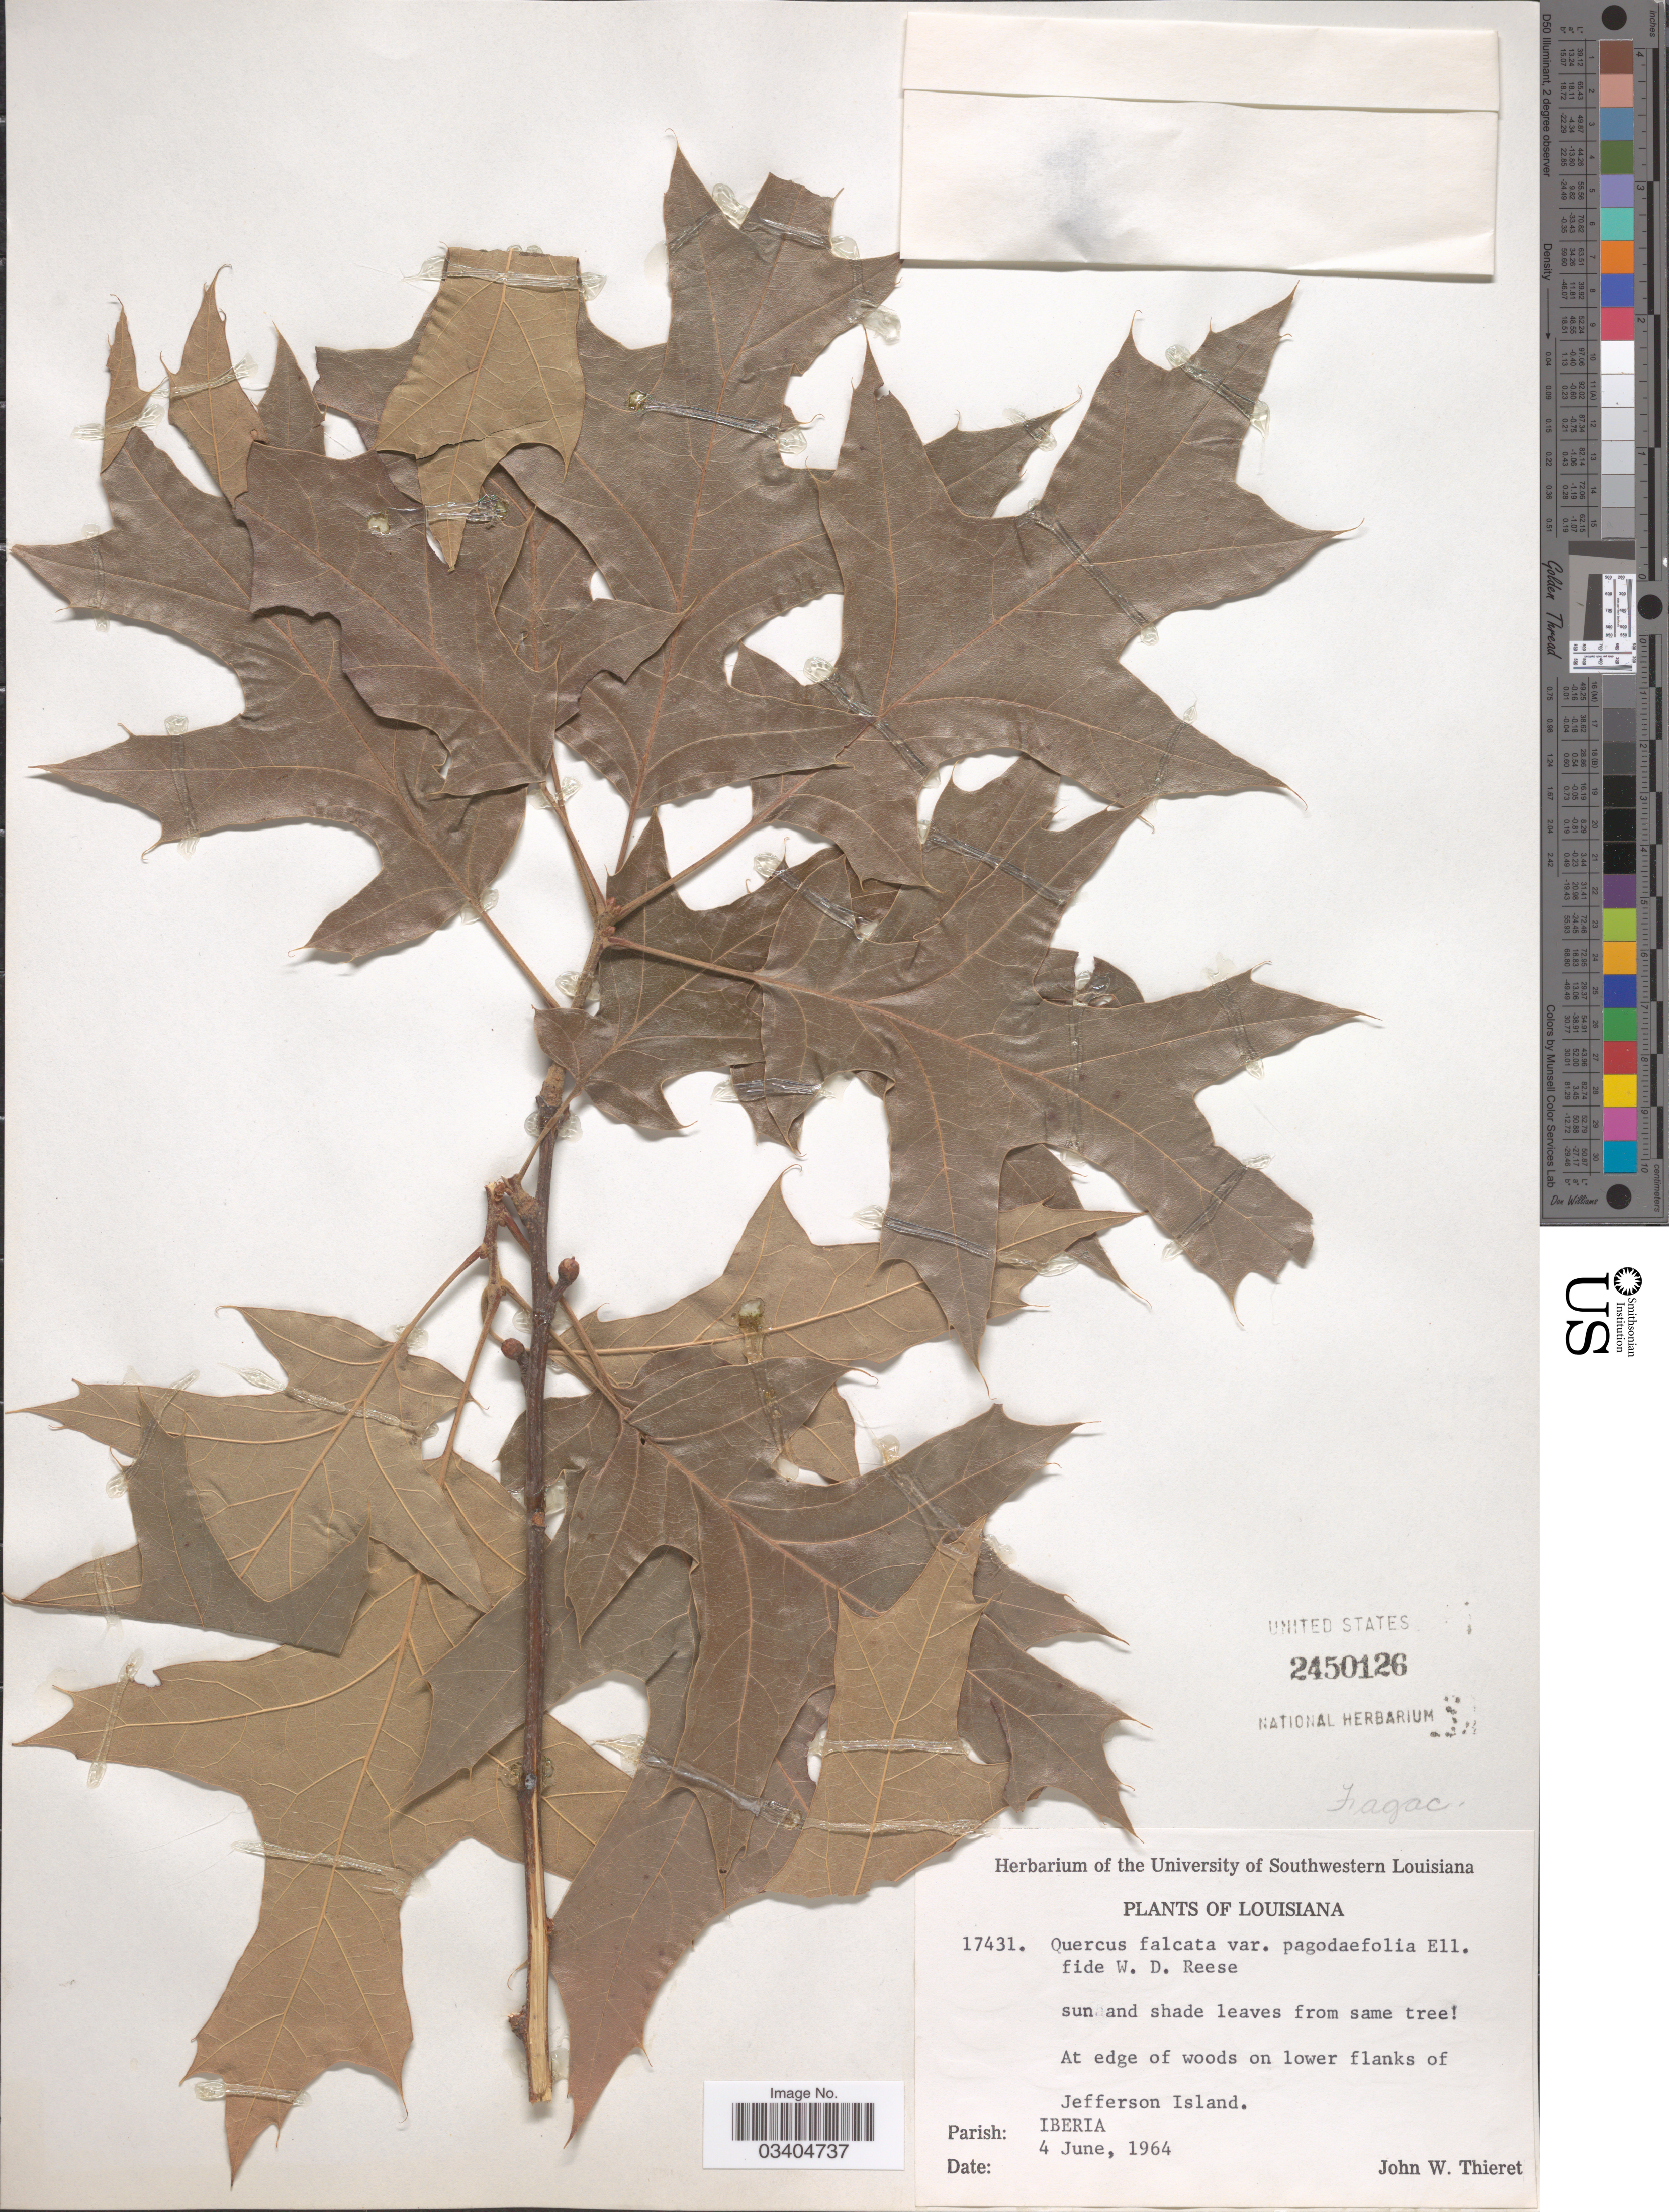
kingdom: Plantae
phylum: Tracheophyta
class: Magnoliopsida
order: Fagales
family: Fagaceae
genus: Quercus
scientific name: Quercus falcata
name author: Michx.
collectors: J. W. Thieret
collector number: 17431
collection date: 1964-06-04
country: United States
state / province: Louisiana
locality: At edge of woods on lower flanks of Jefferson Island. Parish: Iberia.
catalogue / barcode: US 2450126